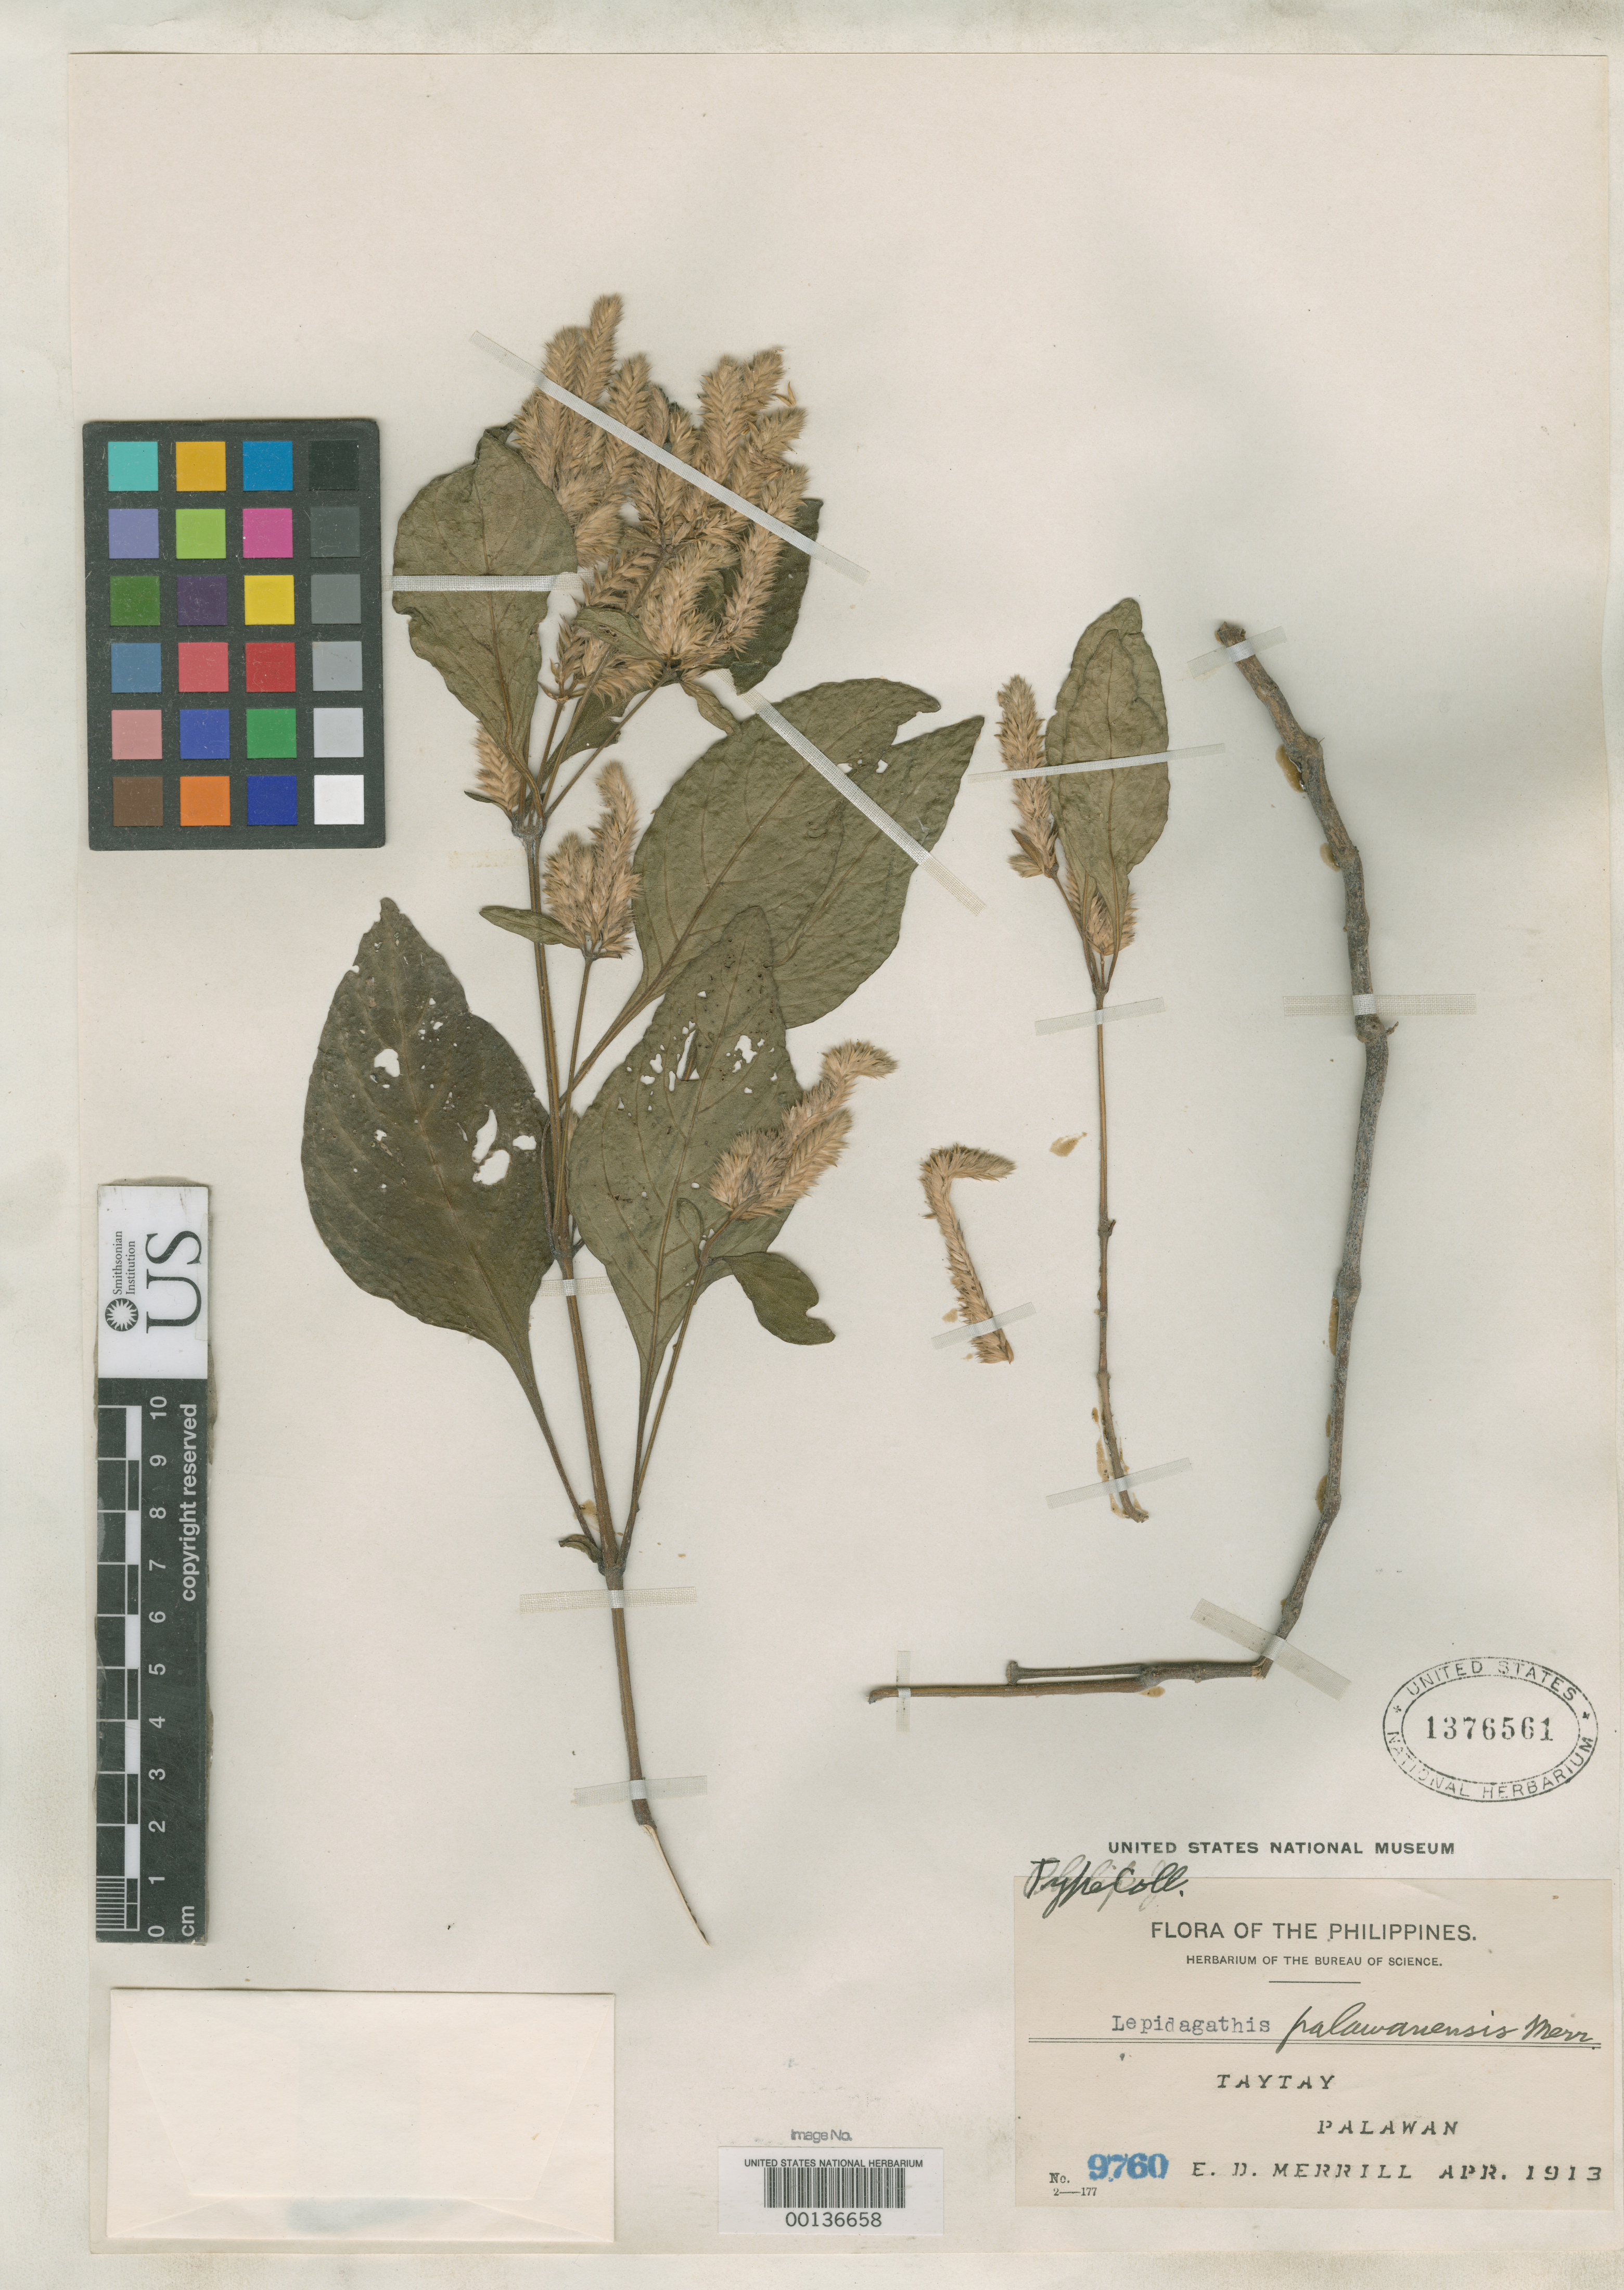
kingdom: Plantae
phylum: Tracheophyta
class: Magnoliopsida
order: Lamiales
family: Acanthaceae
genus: Lepidagathis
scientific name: Lepidagathis palawanensis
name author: Merr.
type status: Isotype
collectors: E. D. Merrill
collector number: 9760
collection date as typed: Apr 1913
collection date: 1913-04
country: Philippines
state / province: Mimaropa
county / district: Palawan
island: Palawan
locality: Taytay.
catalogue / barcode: US 1376561